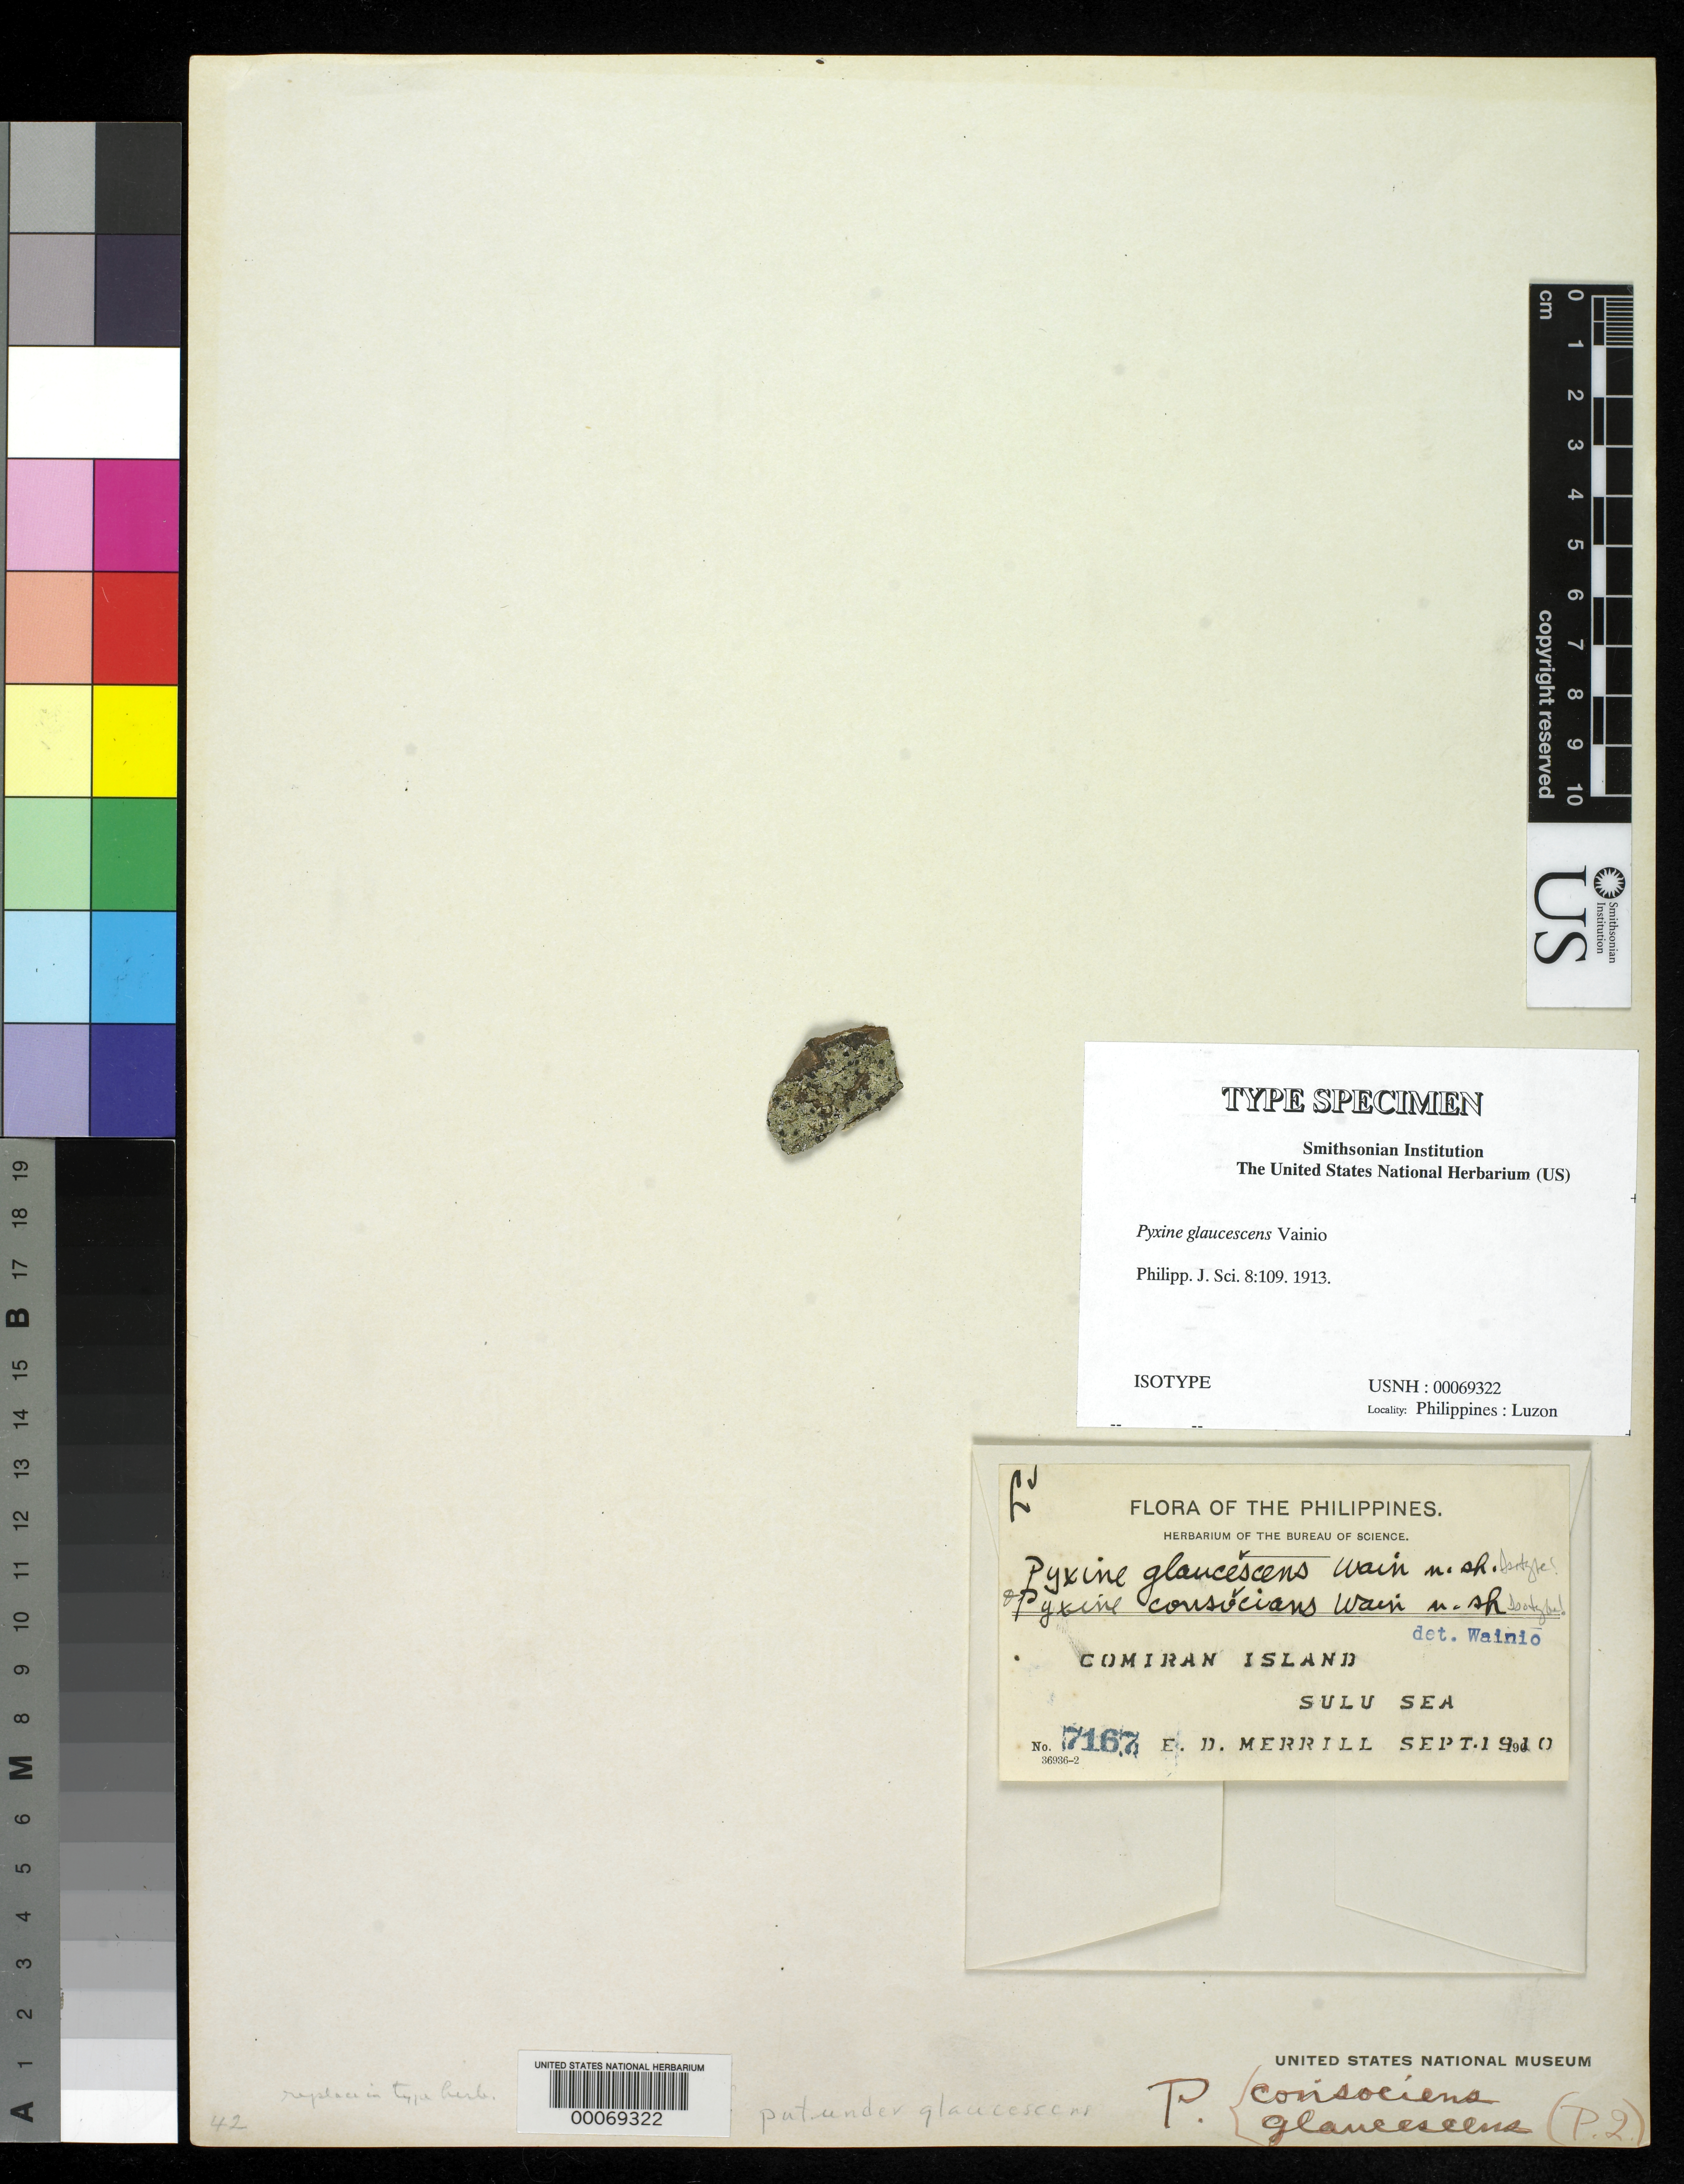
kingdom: Fungi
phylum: Ascomycota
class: Lecanoromycetes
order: Caliciales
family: Caliciaceae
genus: Pyxine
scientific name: Pyxine glaucescens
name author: Vain.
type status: Isotype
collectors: E. D. Merrill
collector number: Bur. Sci. 7167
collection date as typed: Sep 1910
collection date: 1910-09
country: Philippines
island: Comiran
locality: Sulu Sea.